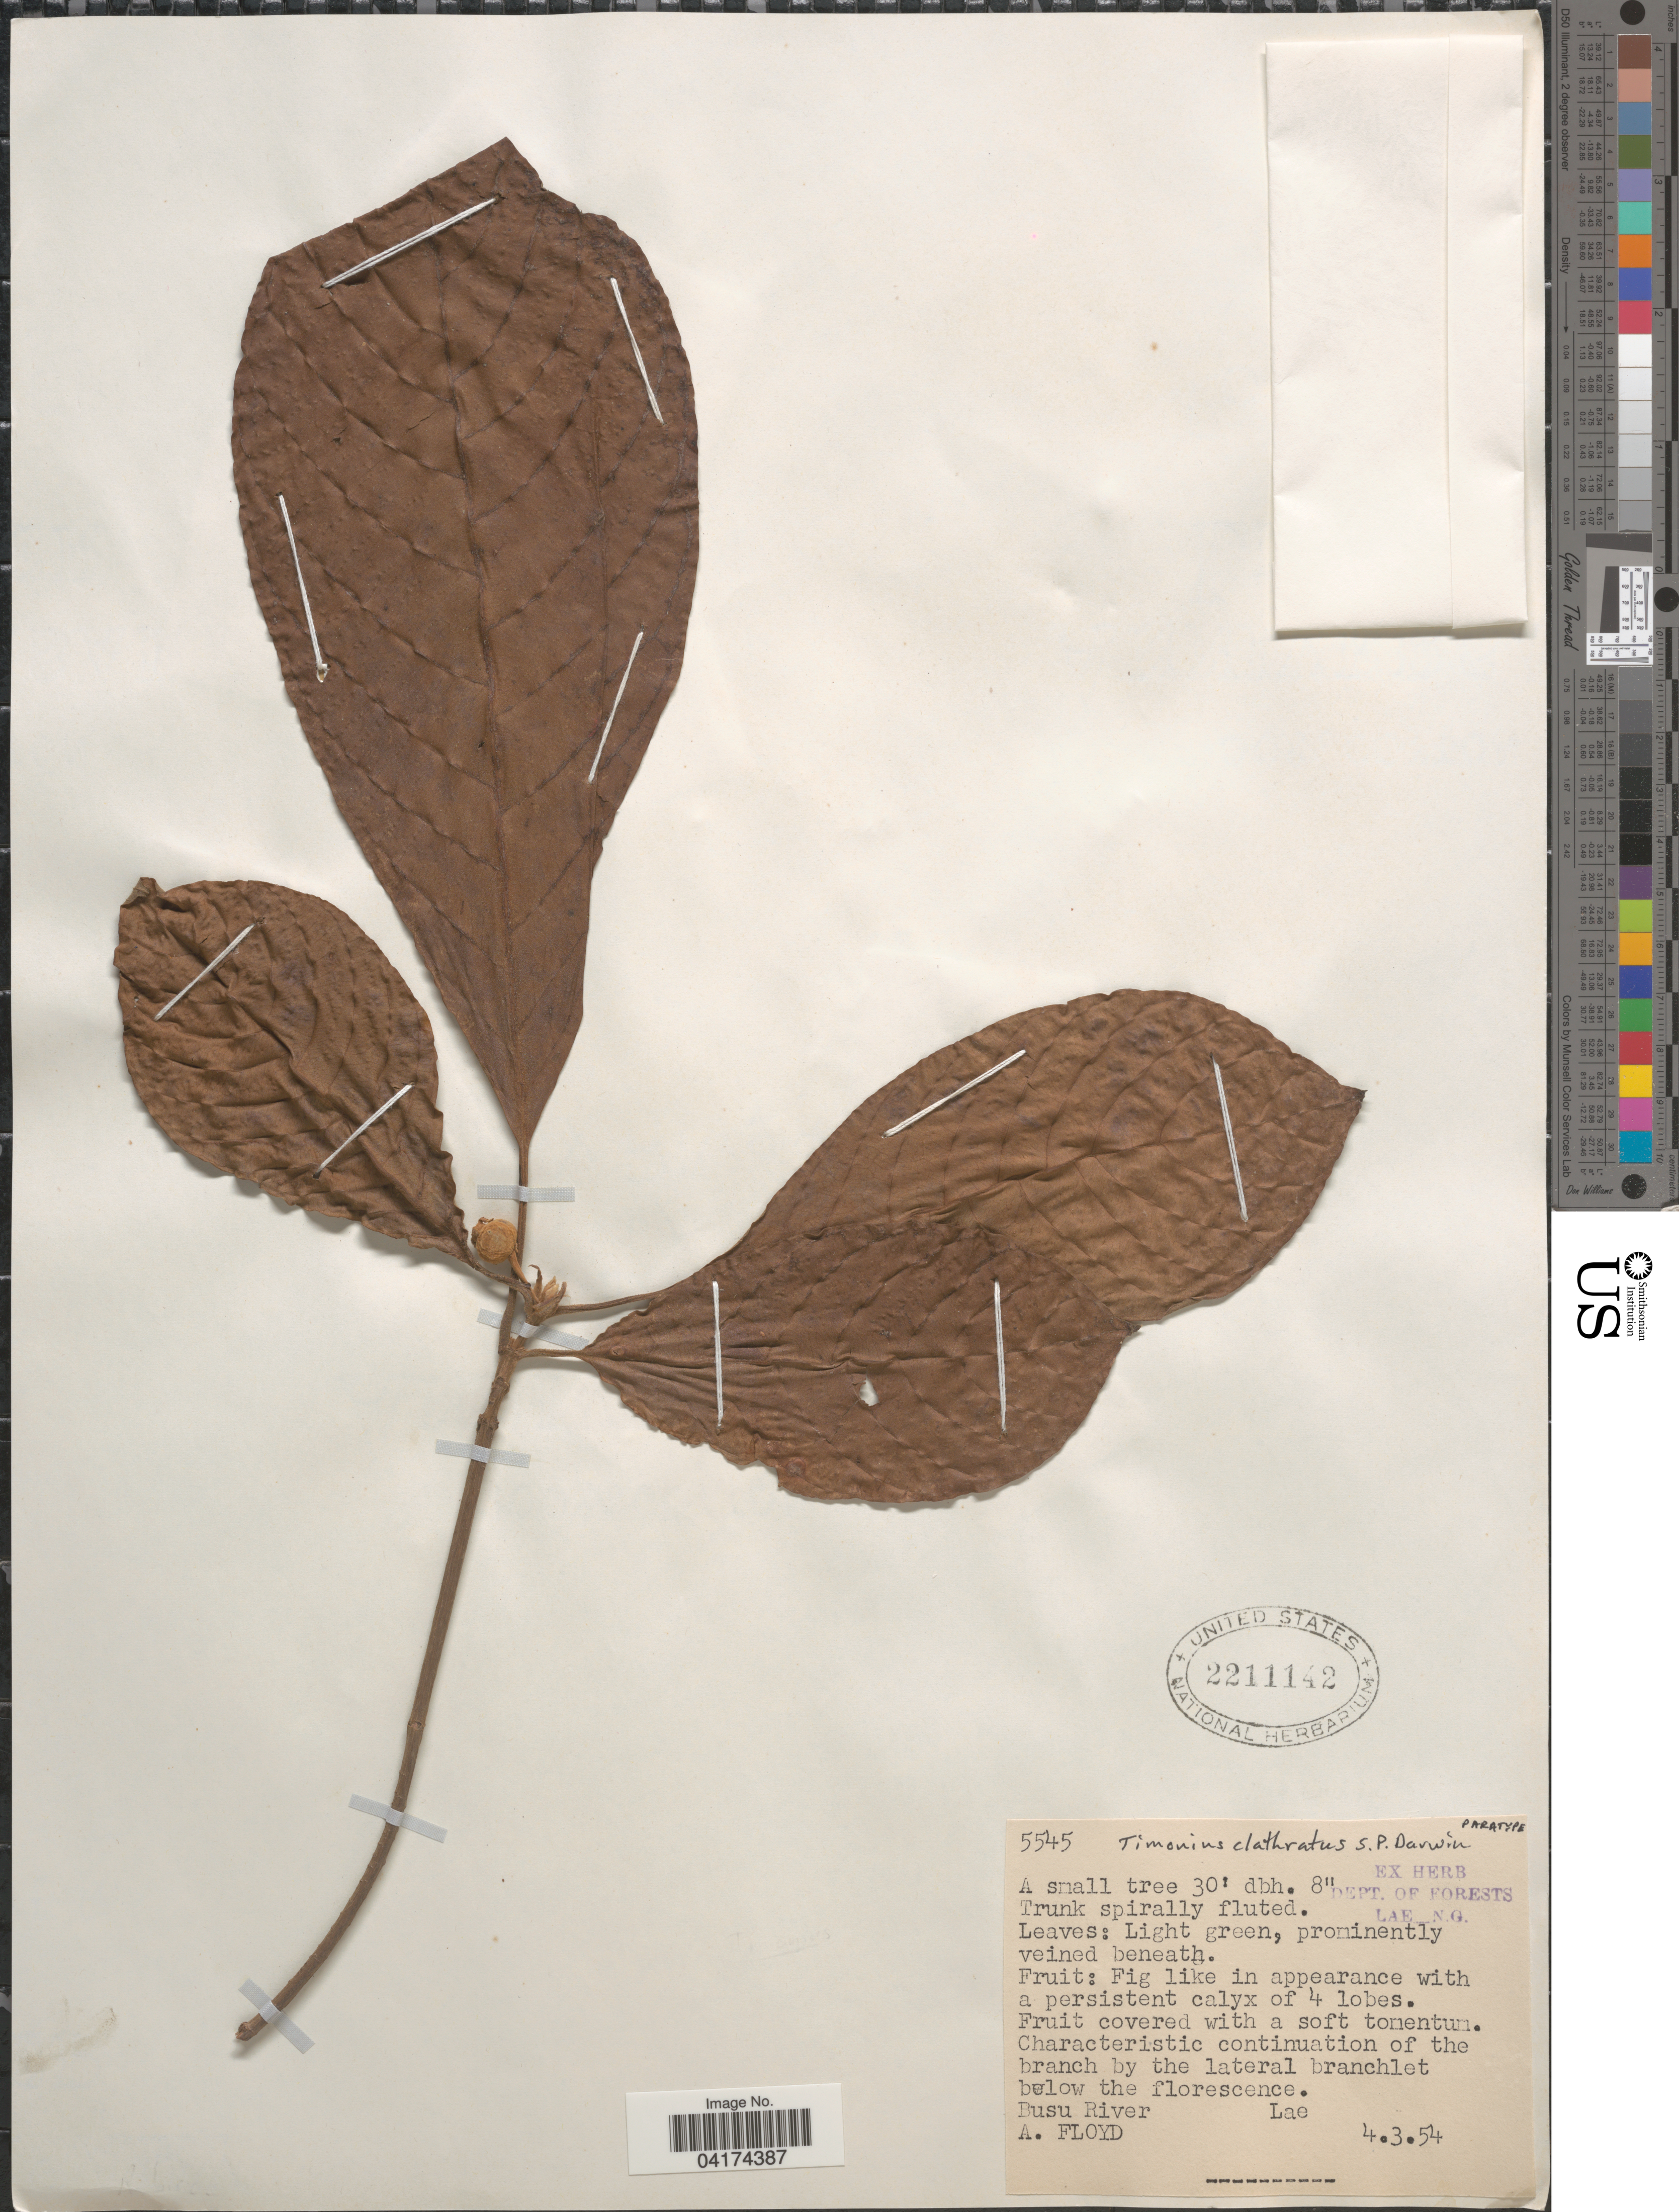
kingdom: Plantae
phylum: Tracheophyta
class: Magnoliopsida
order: Gentianales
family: Rubiaceae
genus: Timonius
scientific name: Timonius clathratus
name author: S.P. Darwin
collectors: A. Floyd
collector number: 5545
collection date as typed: Transcribed d/m/y: 4/3/54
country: Papua New Guinea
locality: Busu River. Lae.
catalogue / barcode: US 2211142